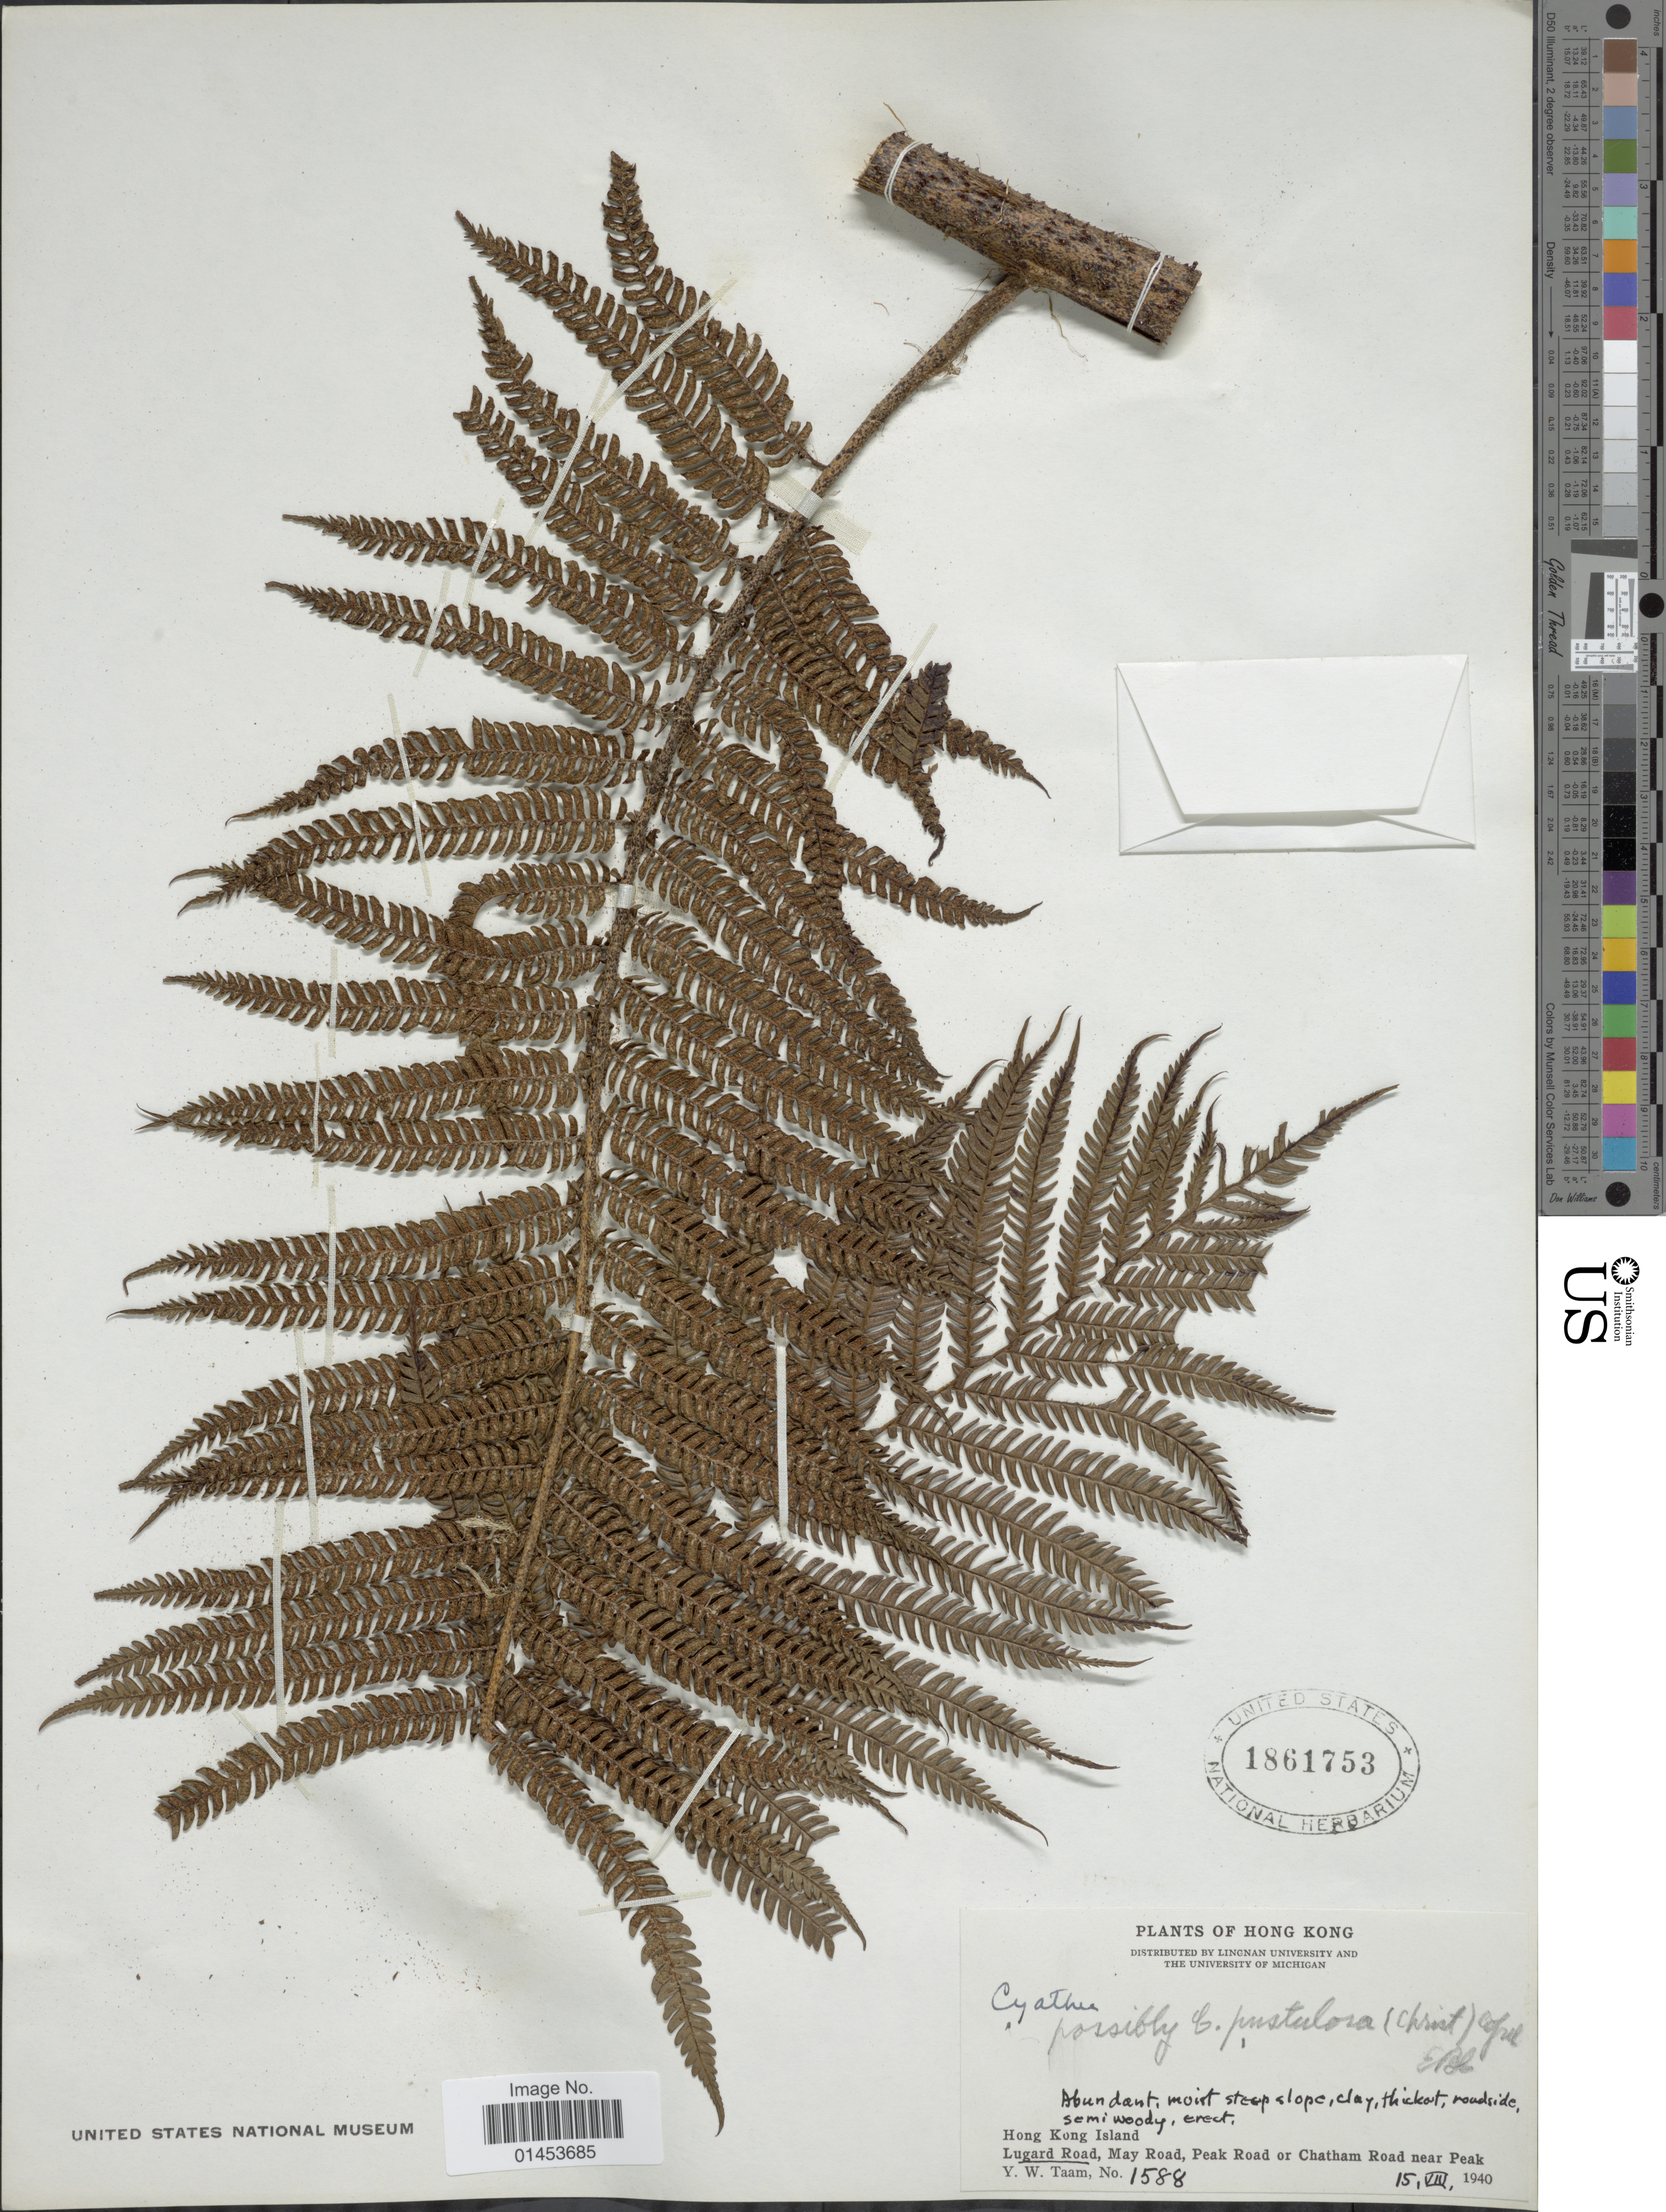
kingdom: Plantae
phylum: Tracheophyta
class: Polypodiopsida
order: Cyatheales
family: Cyatheaceae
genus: Cyathea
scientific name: Cyathea lepifera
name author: (J. Sm.) Copel.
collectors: Y. W. Taam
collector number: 1588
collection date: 1940-08-15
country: China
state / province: Hong Kong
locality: Hong Kong island, Lugard Road, May road, Peak Road or Chatham Road near Peak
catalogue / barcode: US 1861753